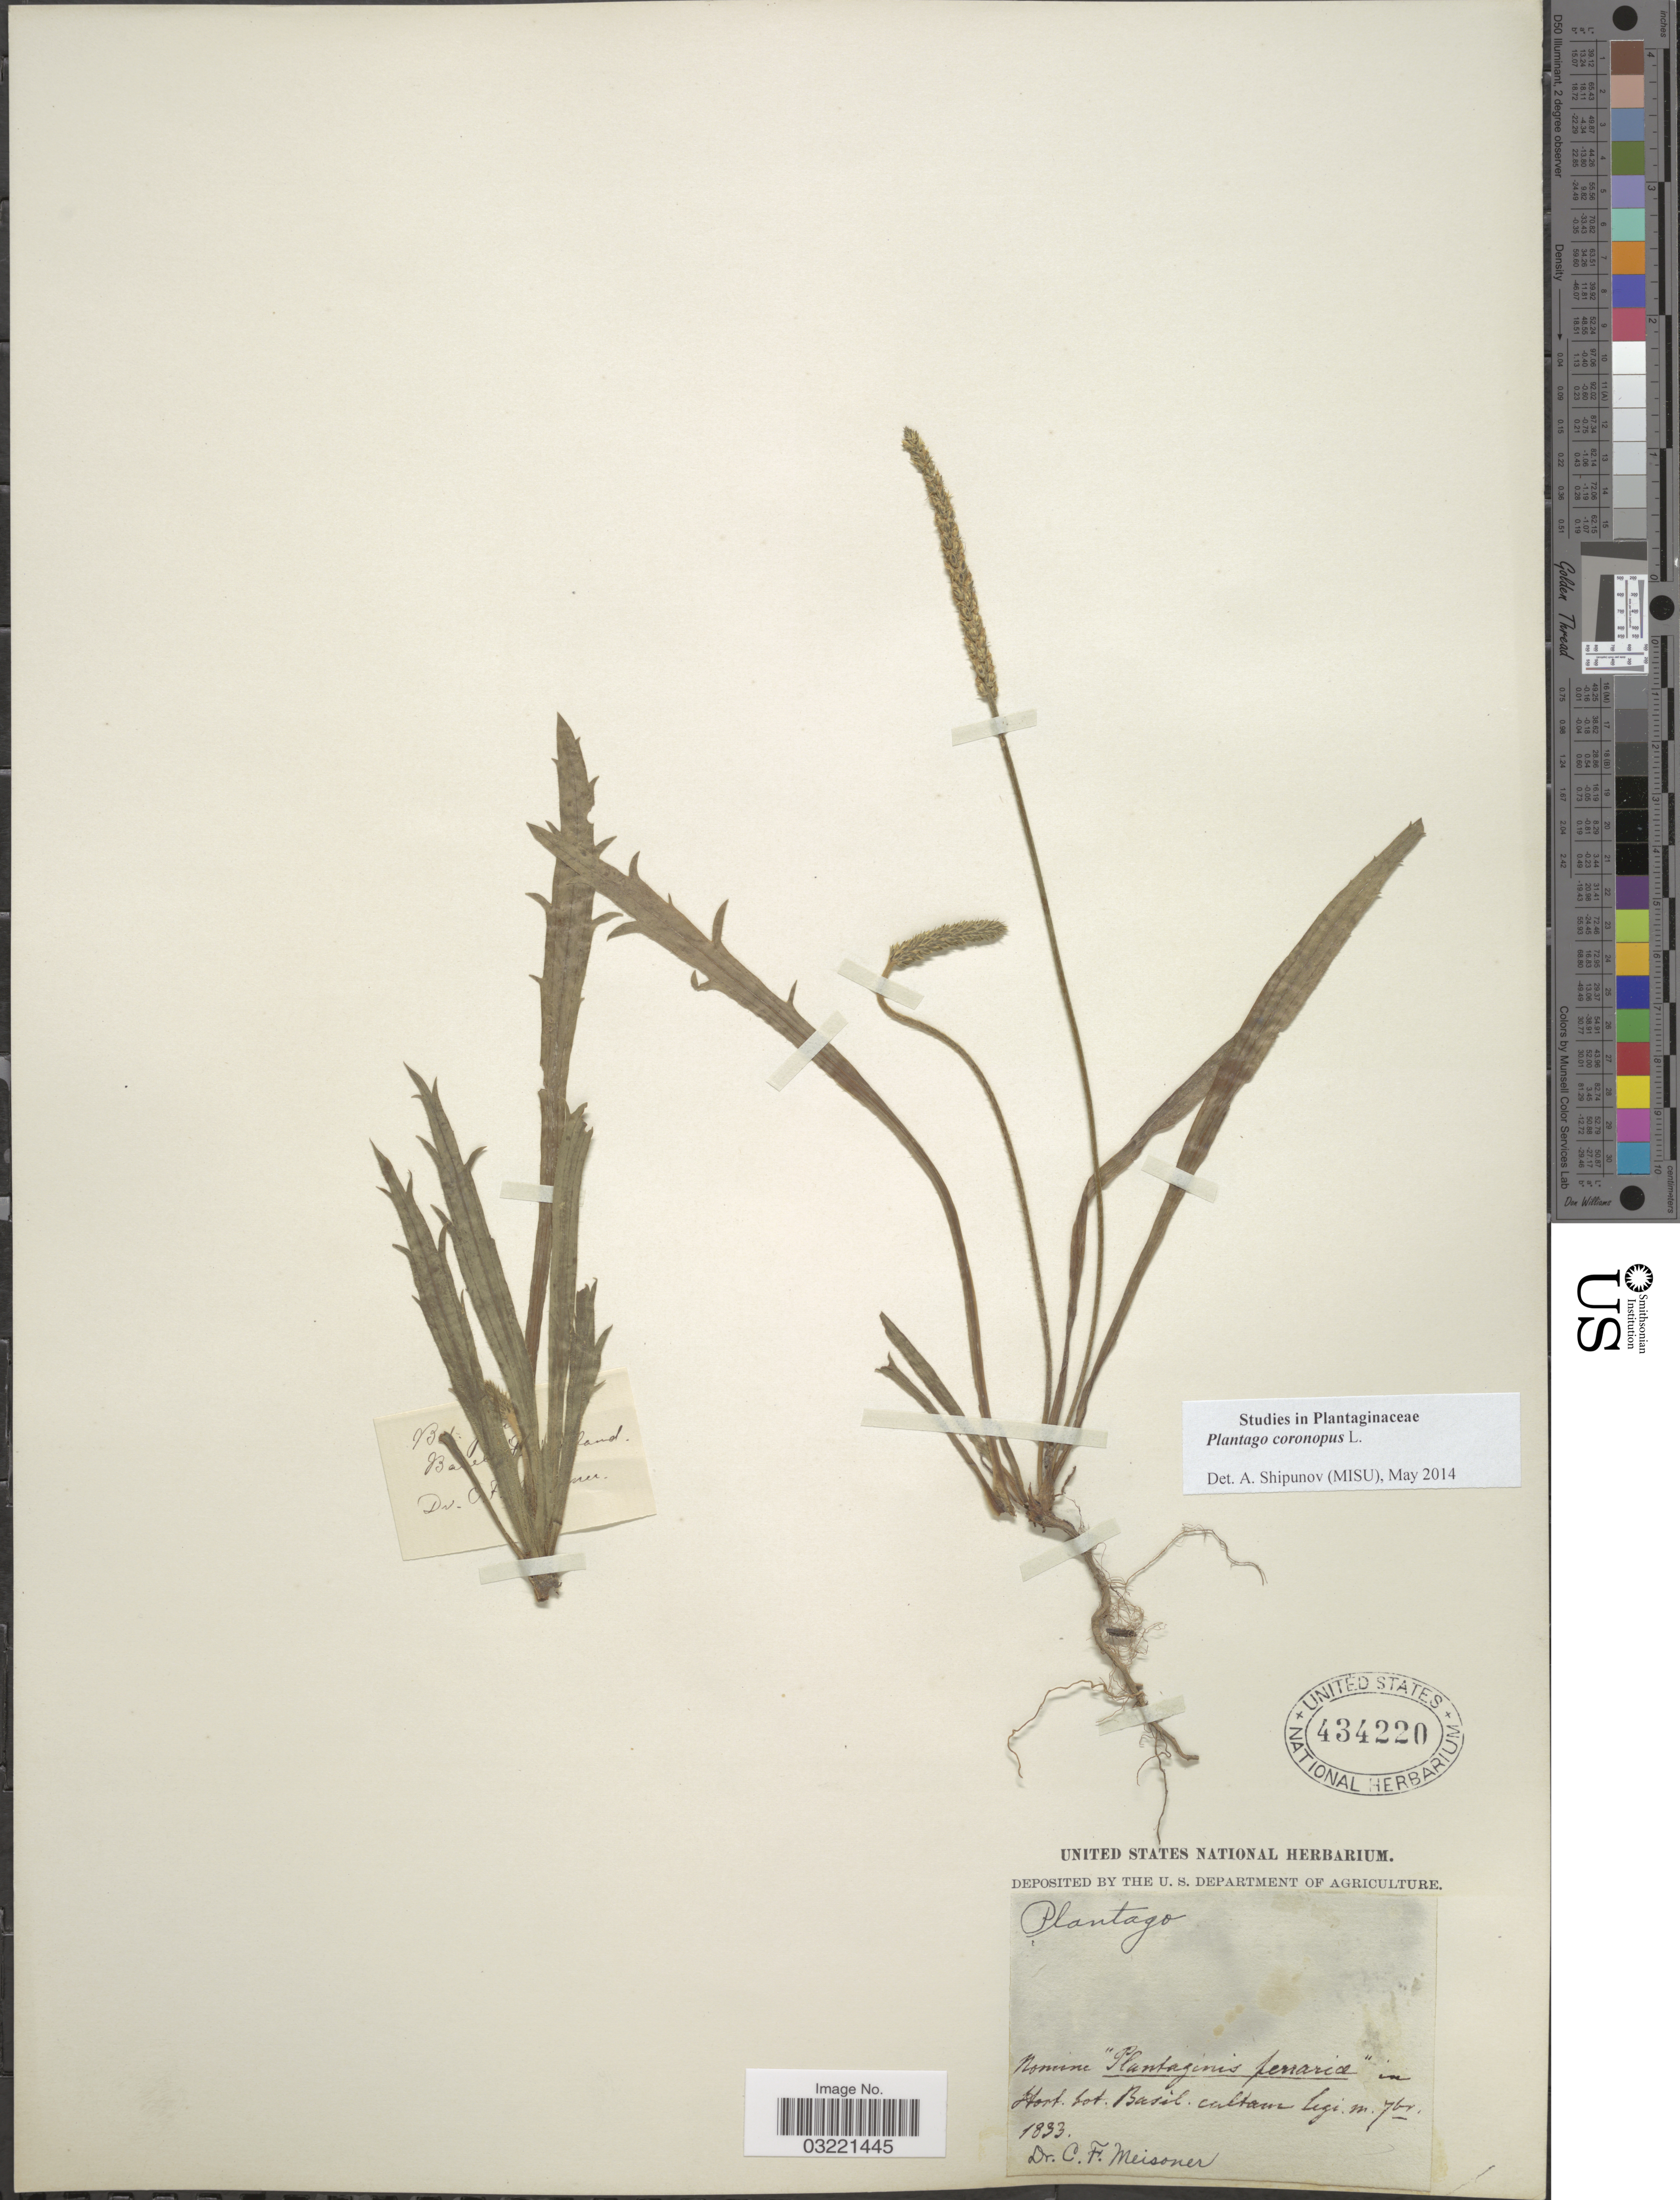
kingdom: Plantae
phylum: Tracheophyta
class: Magnoliopsida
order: Lamiales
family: Plantaginaceae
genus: Plantago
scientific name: Plantago coronopus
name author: L.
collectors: C. F. W. Meissner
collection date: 1833-09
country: Switzerland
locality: Hort. bot. Basil.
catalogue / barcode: US 434220